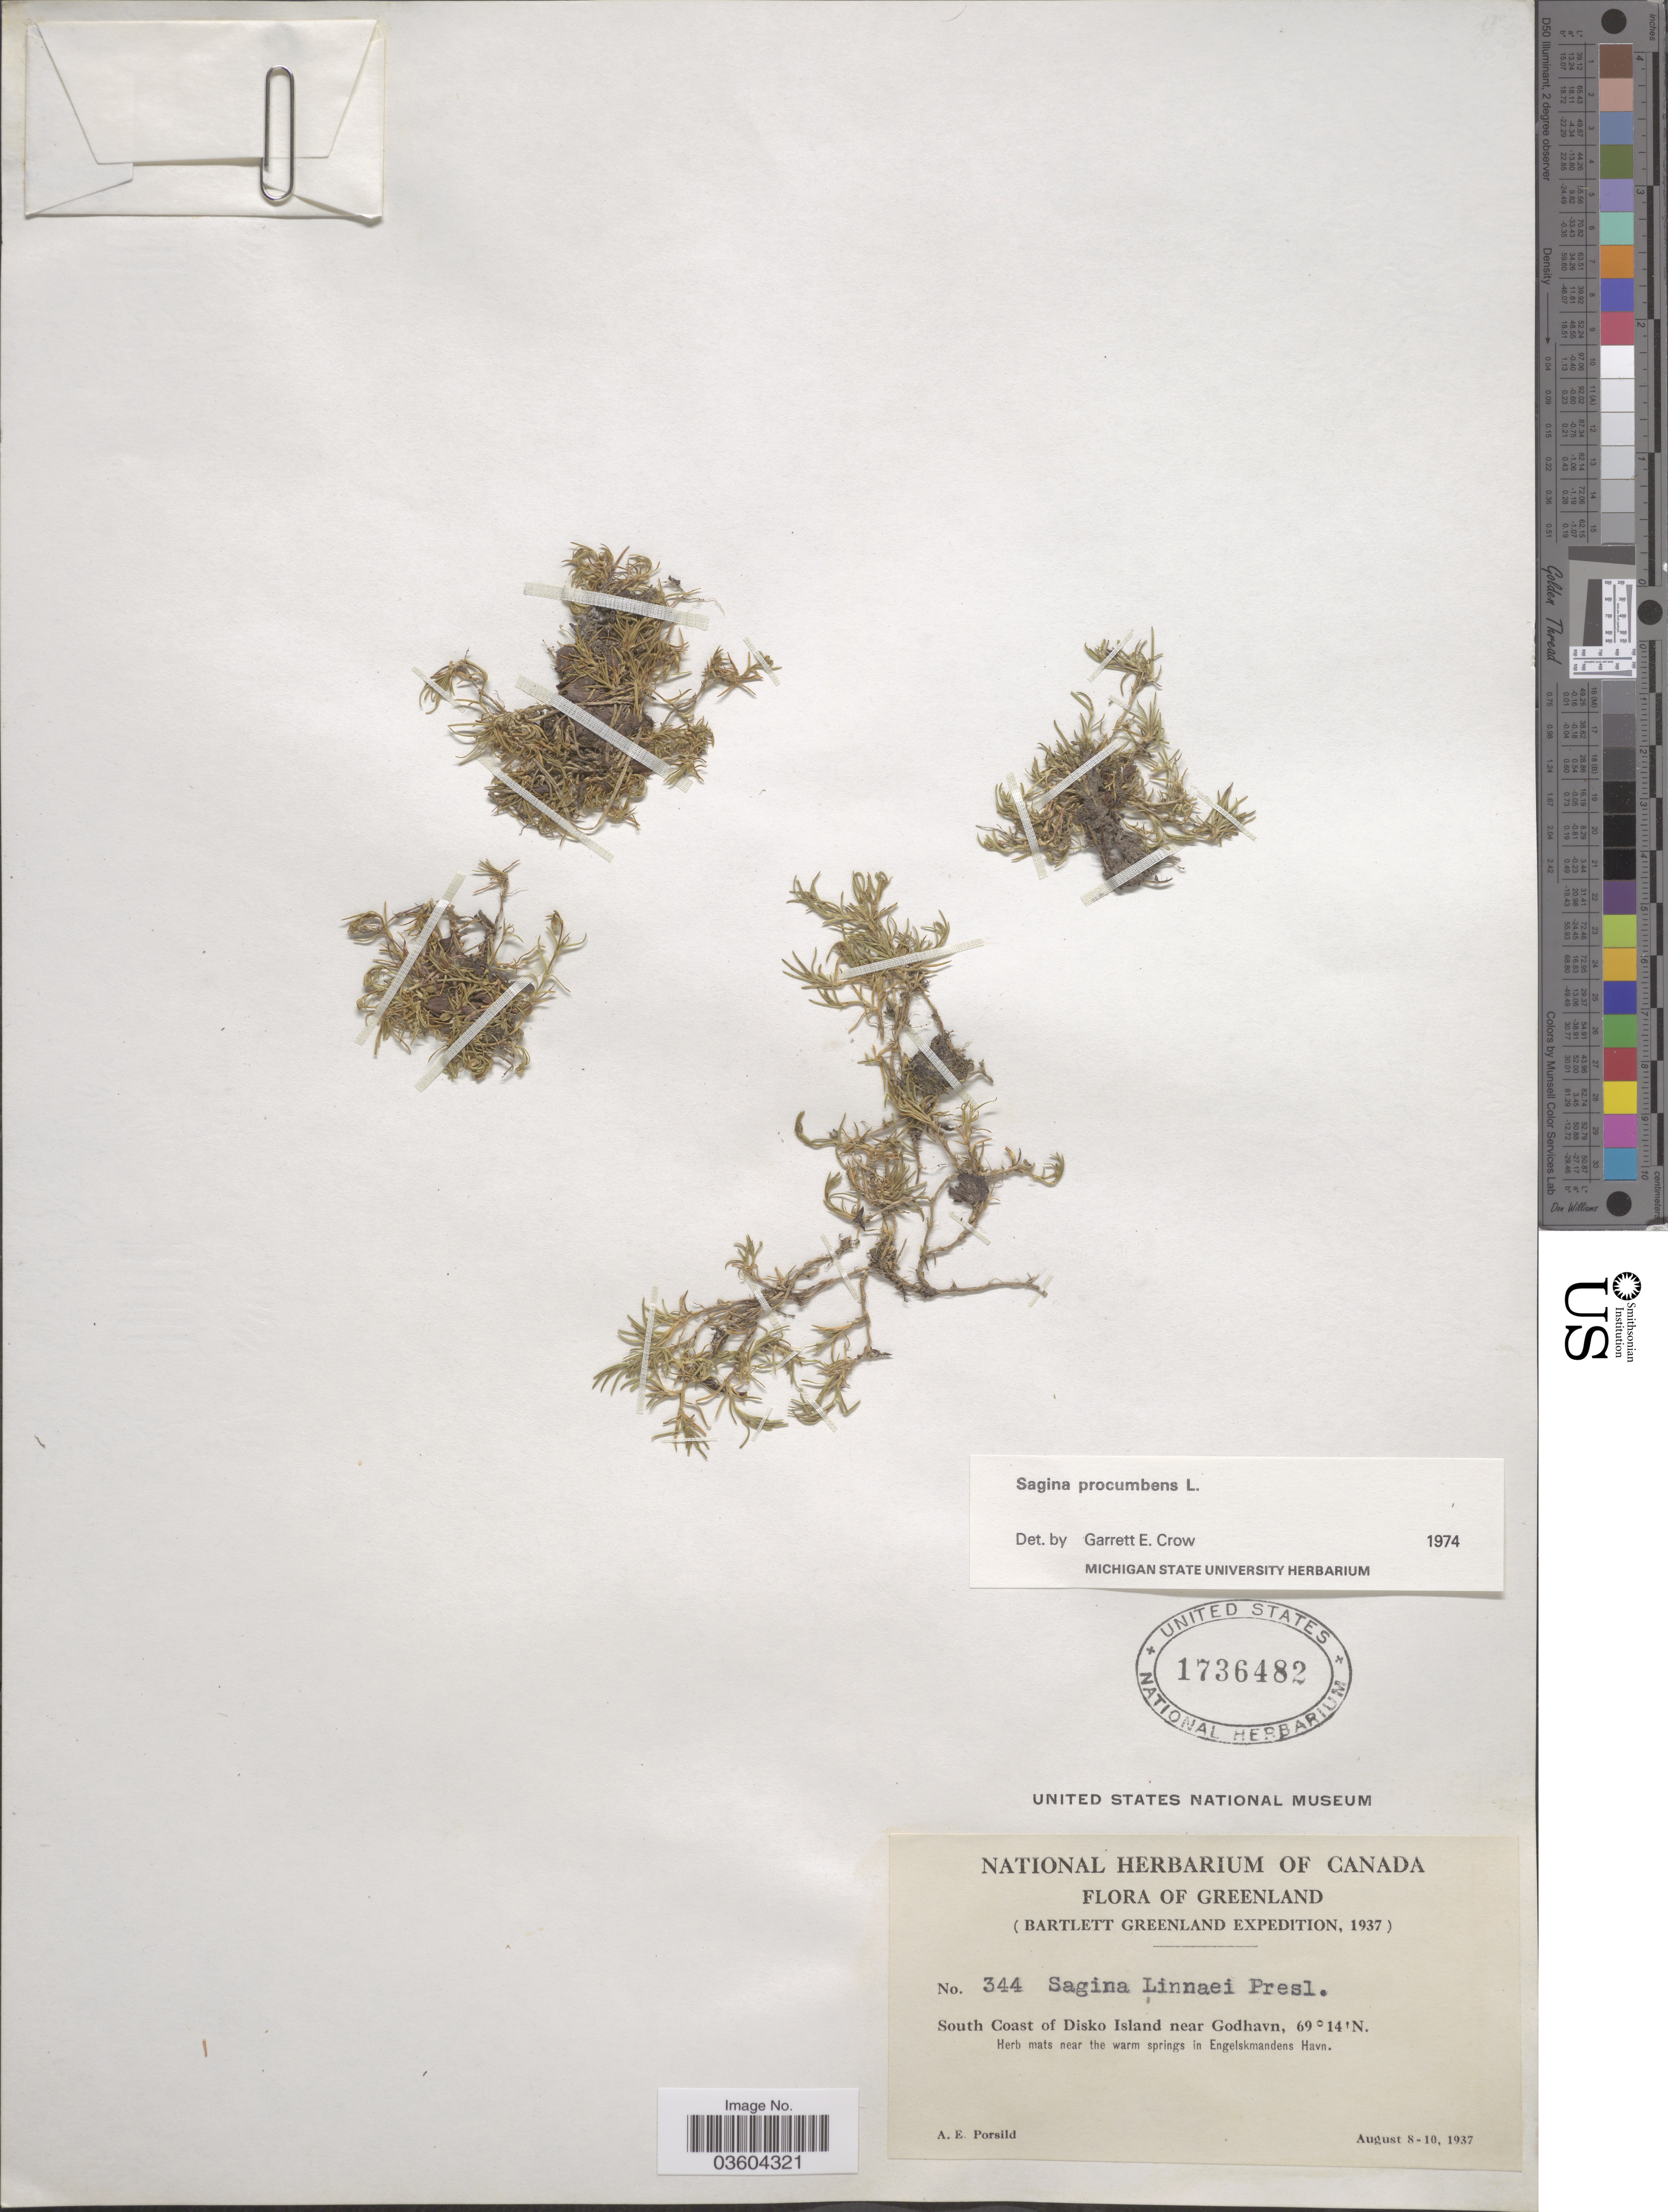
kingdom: Plantae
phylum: Tracheophyta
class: Magnoliopsida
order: Caryophyllales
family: Caryophyllaceae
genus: Sagina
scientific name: Sagina procumbens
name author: L.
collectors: A. E. Porsild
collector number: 344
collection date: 1937-08-08/1937-08-10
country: Greenland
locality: South Coast of Disko Island near Godhavn. Herb mats near the warm springs in Engelskmandens Havn.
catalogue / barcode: US 1736482